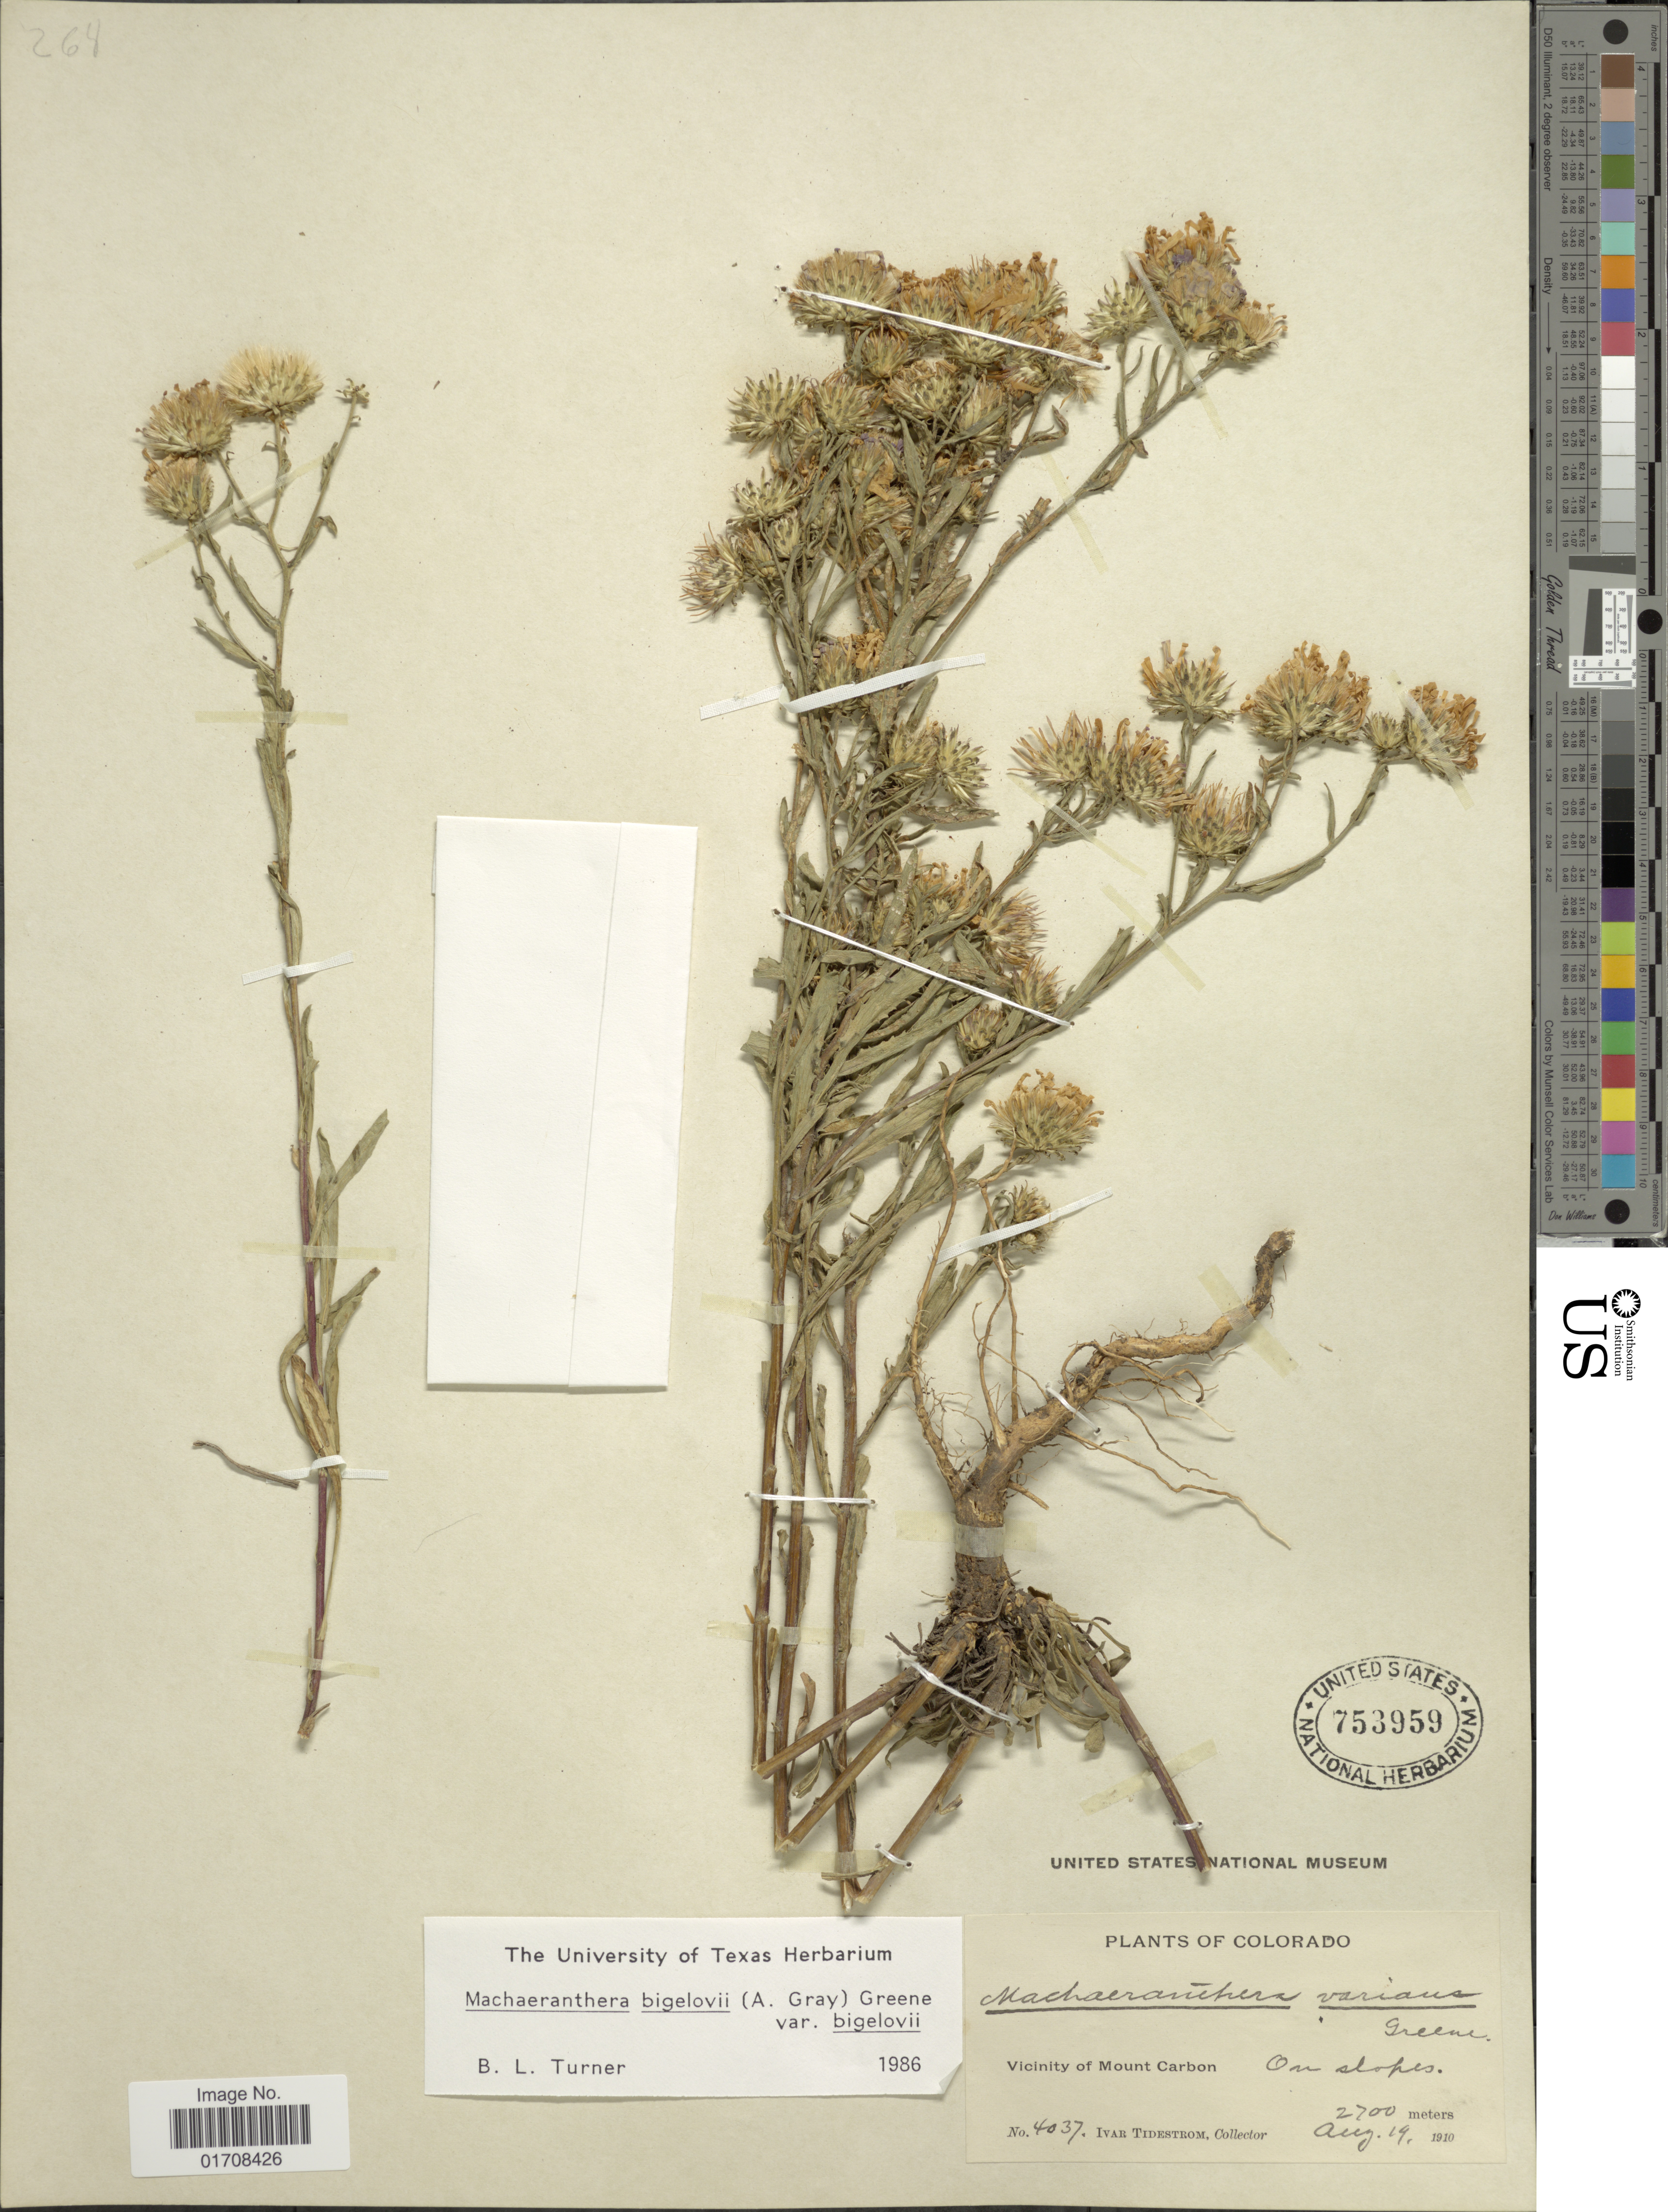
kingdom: Plantae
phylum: Tracheophyta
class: Magnoliopsida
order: Asterales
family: Asteraceae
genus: Machaeranthera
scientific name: Machaeranthera bigelovii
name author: (A. Gray) Greene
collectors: I. F. Tidestrom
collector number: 4037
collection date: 1910-08-19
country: United States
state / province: Colorado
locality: Vicinity of Mount Carbon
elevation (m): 2700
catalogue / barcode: US 753959